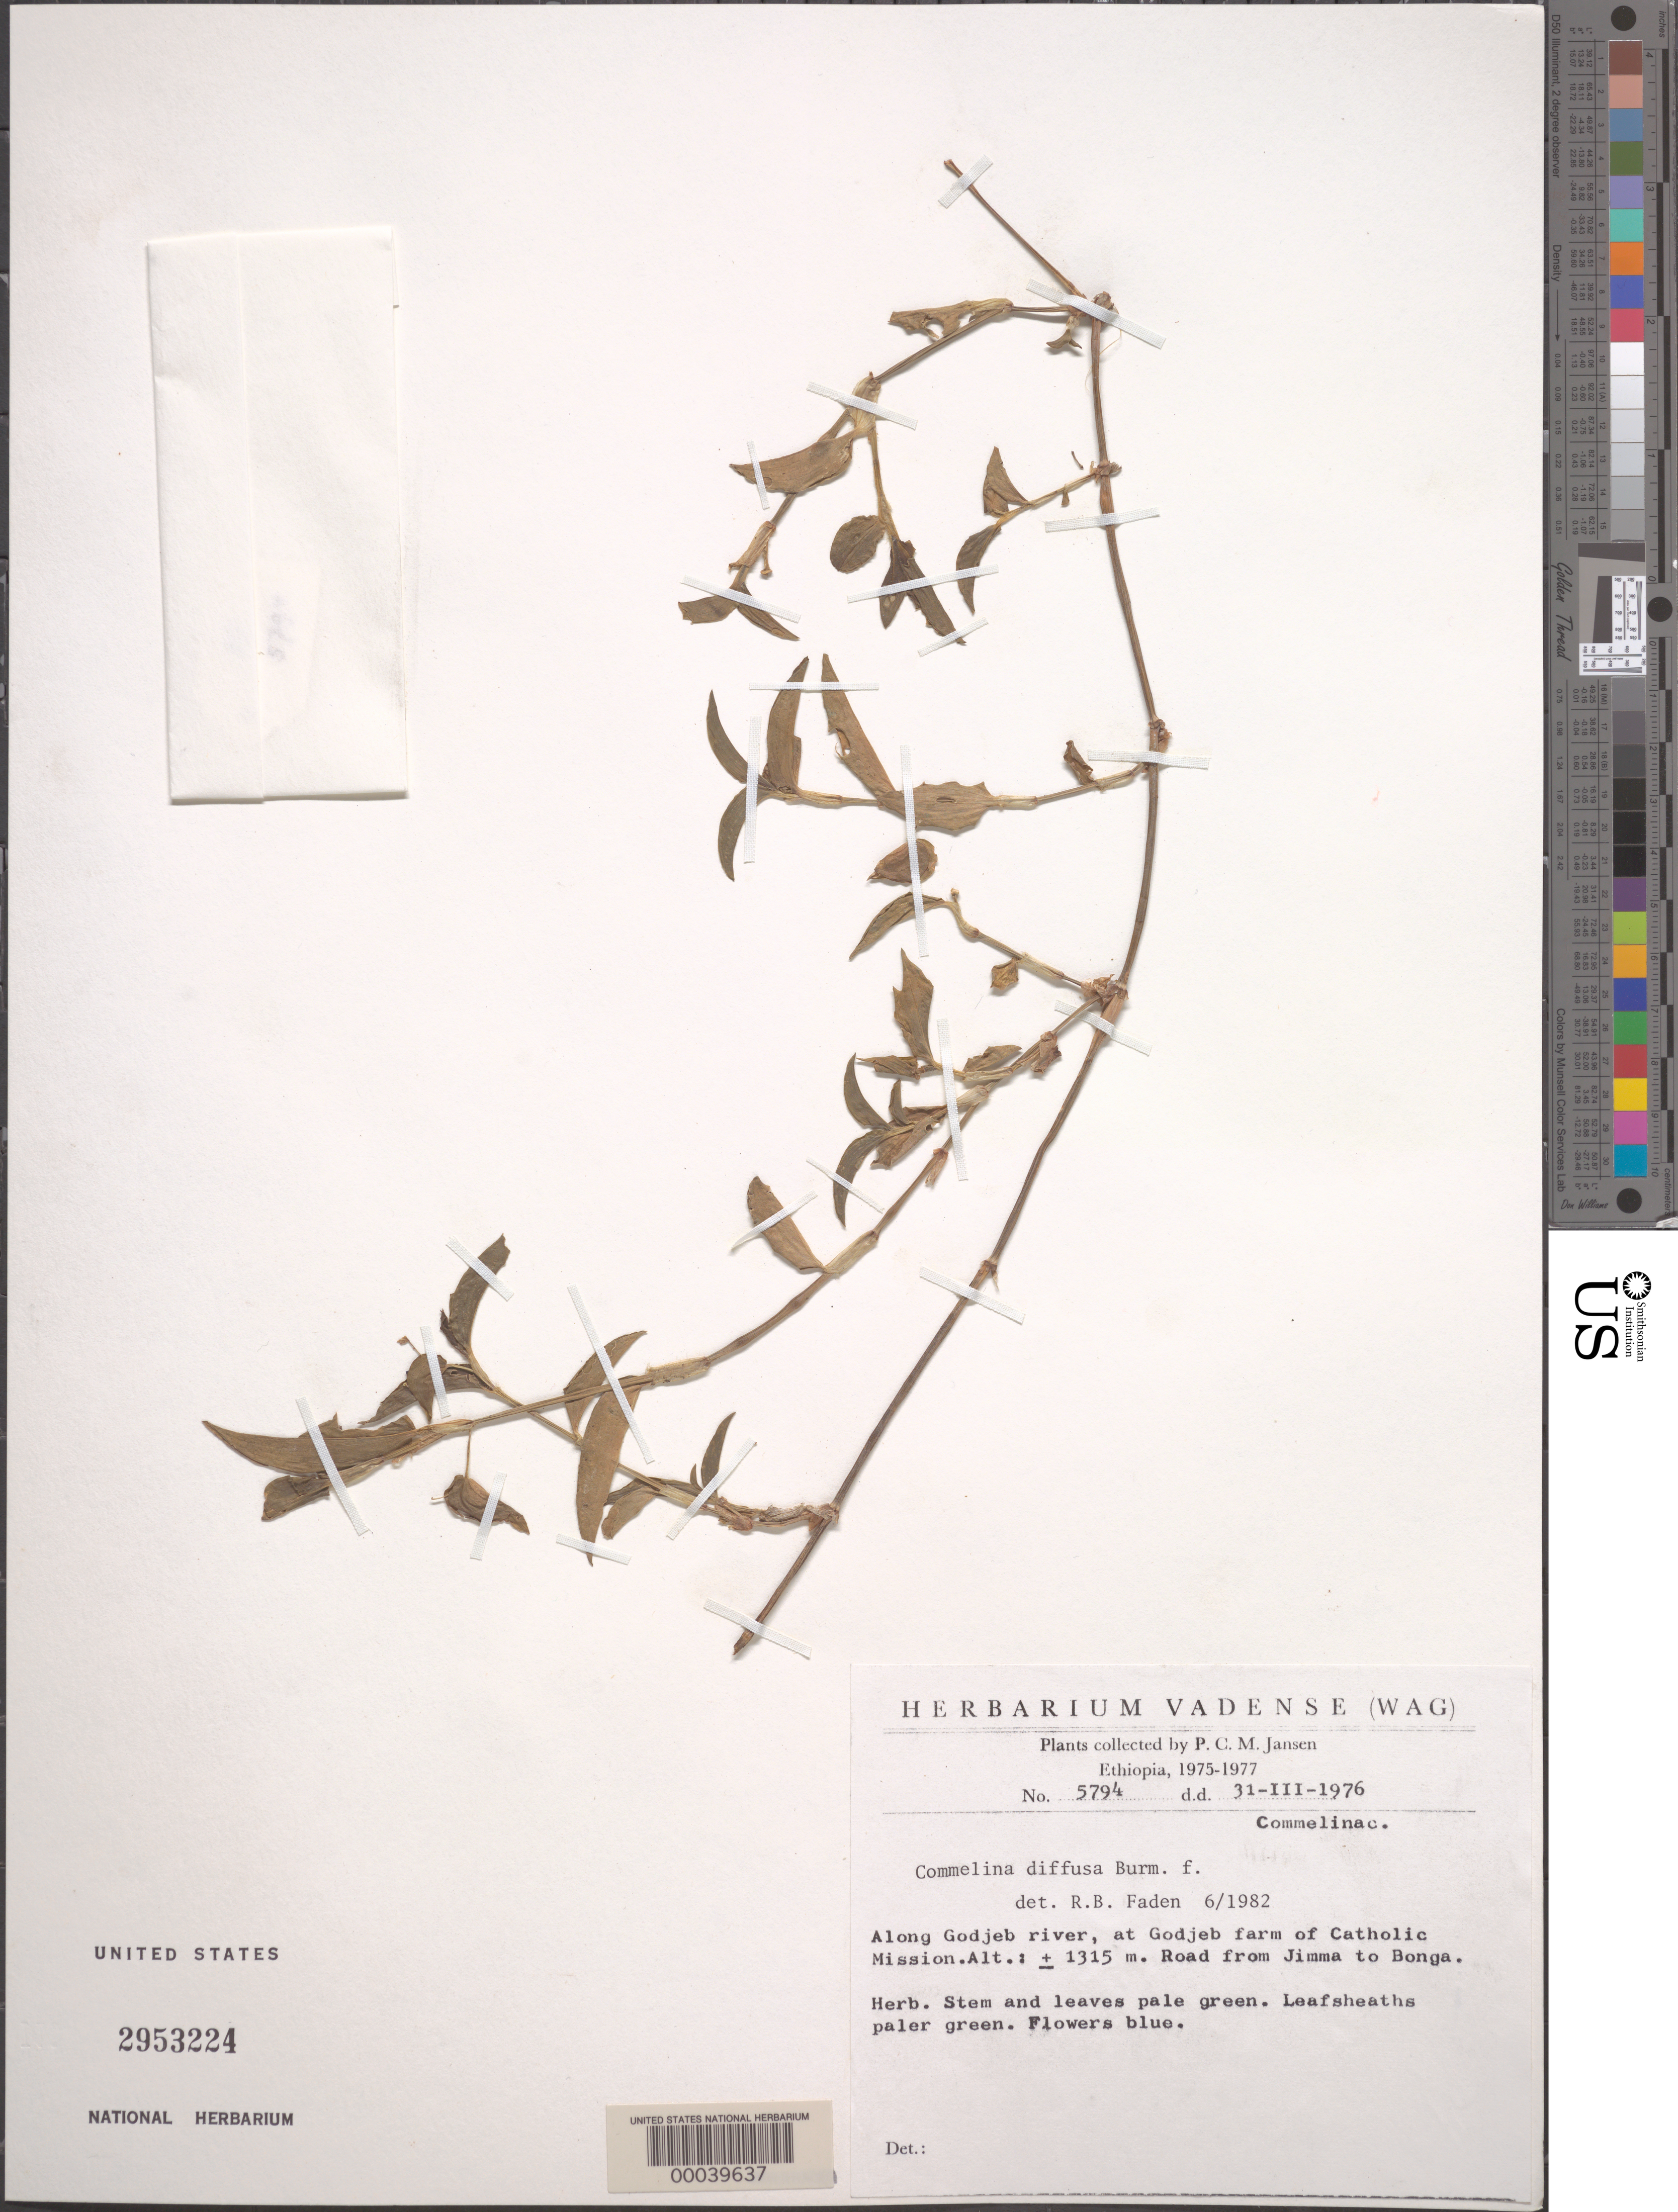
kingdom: Plantae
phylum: Tracheophyta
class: Liliopsida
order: Commelinales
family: Commelinaceae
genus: Commelina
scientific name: Commelina diffusa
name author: Burm. f.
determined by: Faden, Robert B., (US), Smithsonian Institution - National Museum of Natural History (UNITED STATES)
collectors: P. Jansen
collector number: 5794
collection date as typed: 31 Mar 1976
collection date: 1976-03-31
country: Ethiopia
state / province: Oromiya / South West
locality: Godjeb river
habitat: Farm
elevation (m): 1315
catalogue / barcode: US 2953224